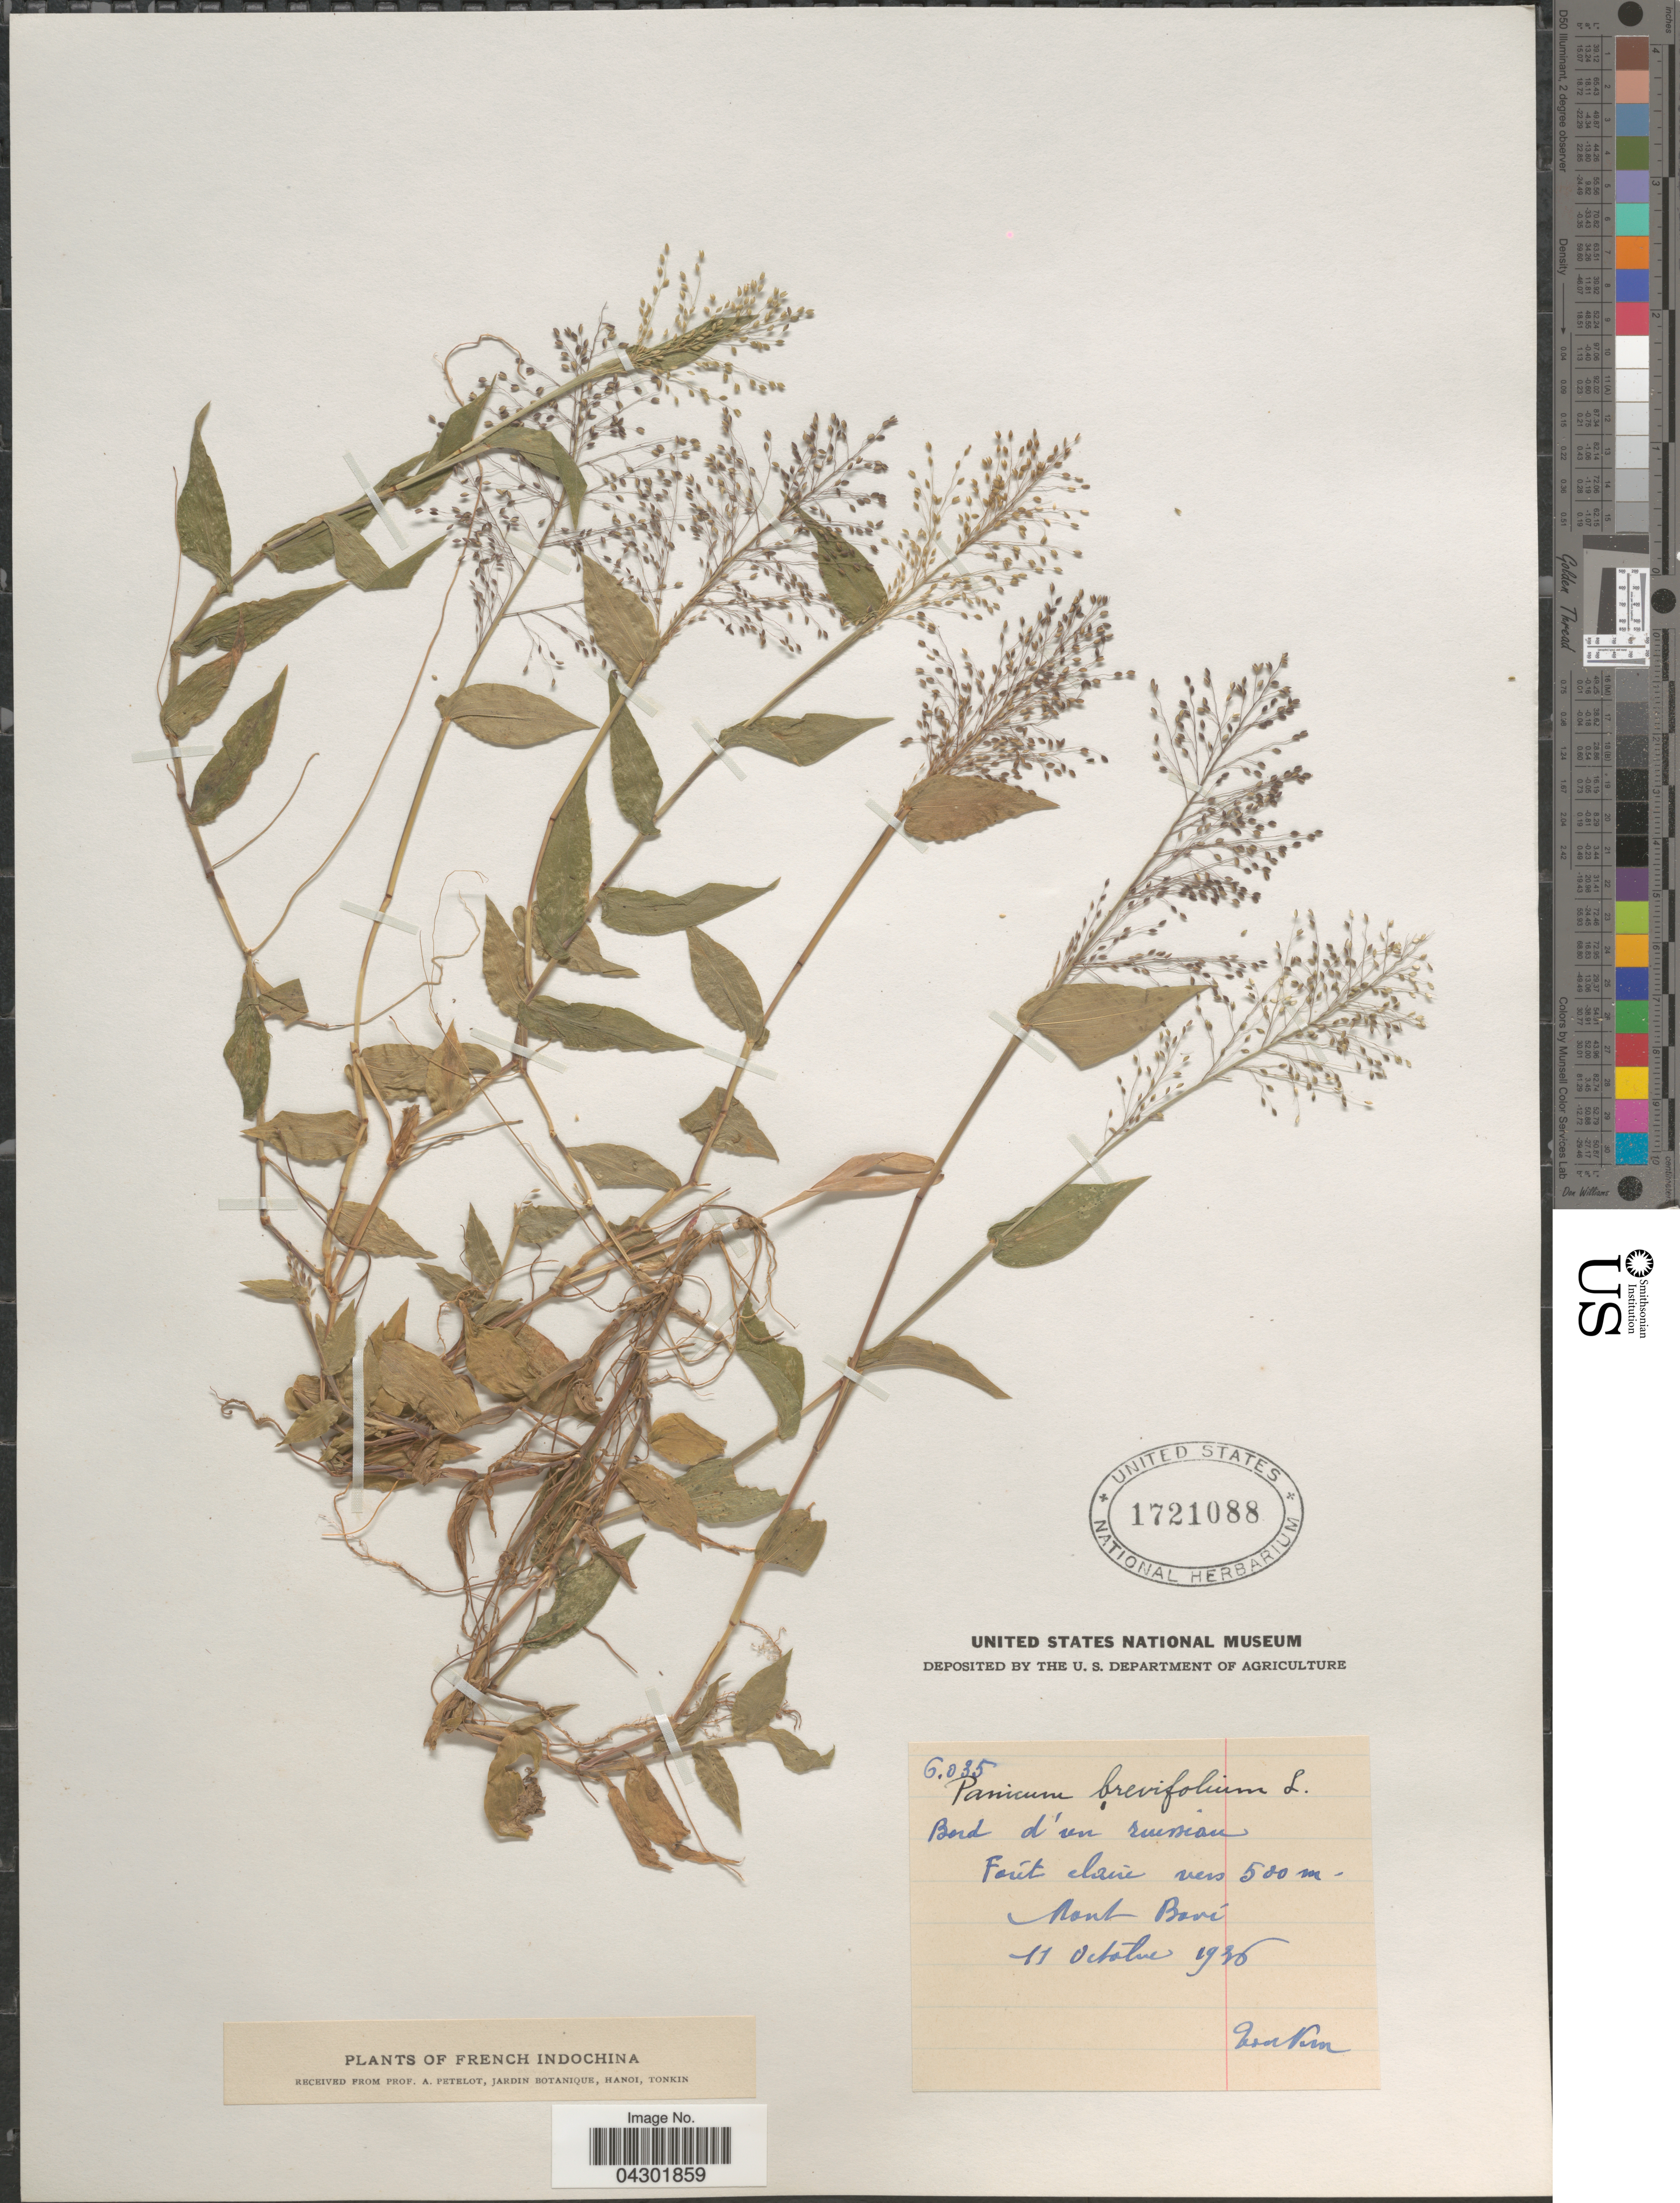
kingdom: Plantae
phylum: Tracheophyta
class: Liliopsida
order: Poales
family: Poaceae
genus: Panicum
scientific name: Panicum brevifolium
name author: L.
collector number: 6035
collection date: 1936-10-11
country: Vietnam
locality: Bord d'un ruisseau. Forêt claire. Mont Baví. Tonkin.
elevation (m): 500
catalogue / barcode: US 1721088